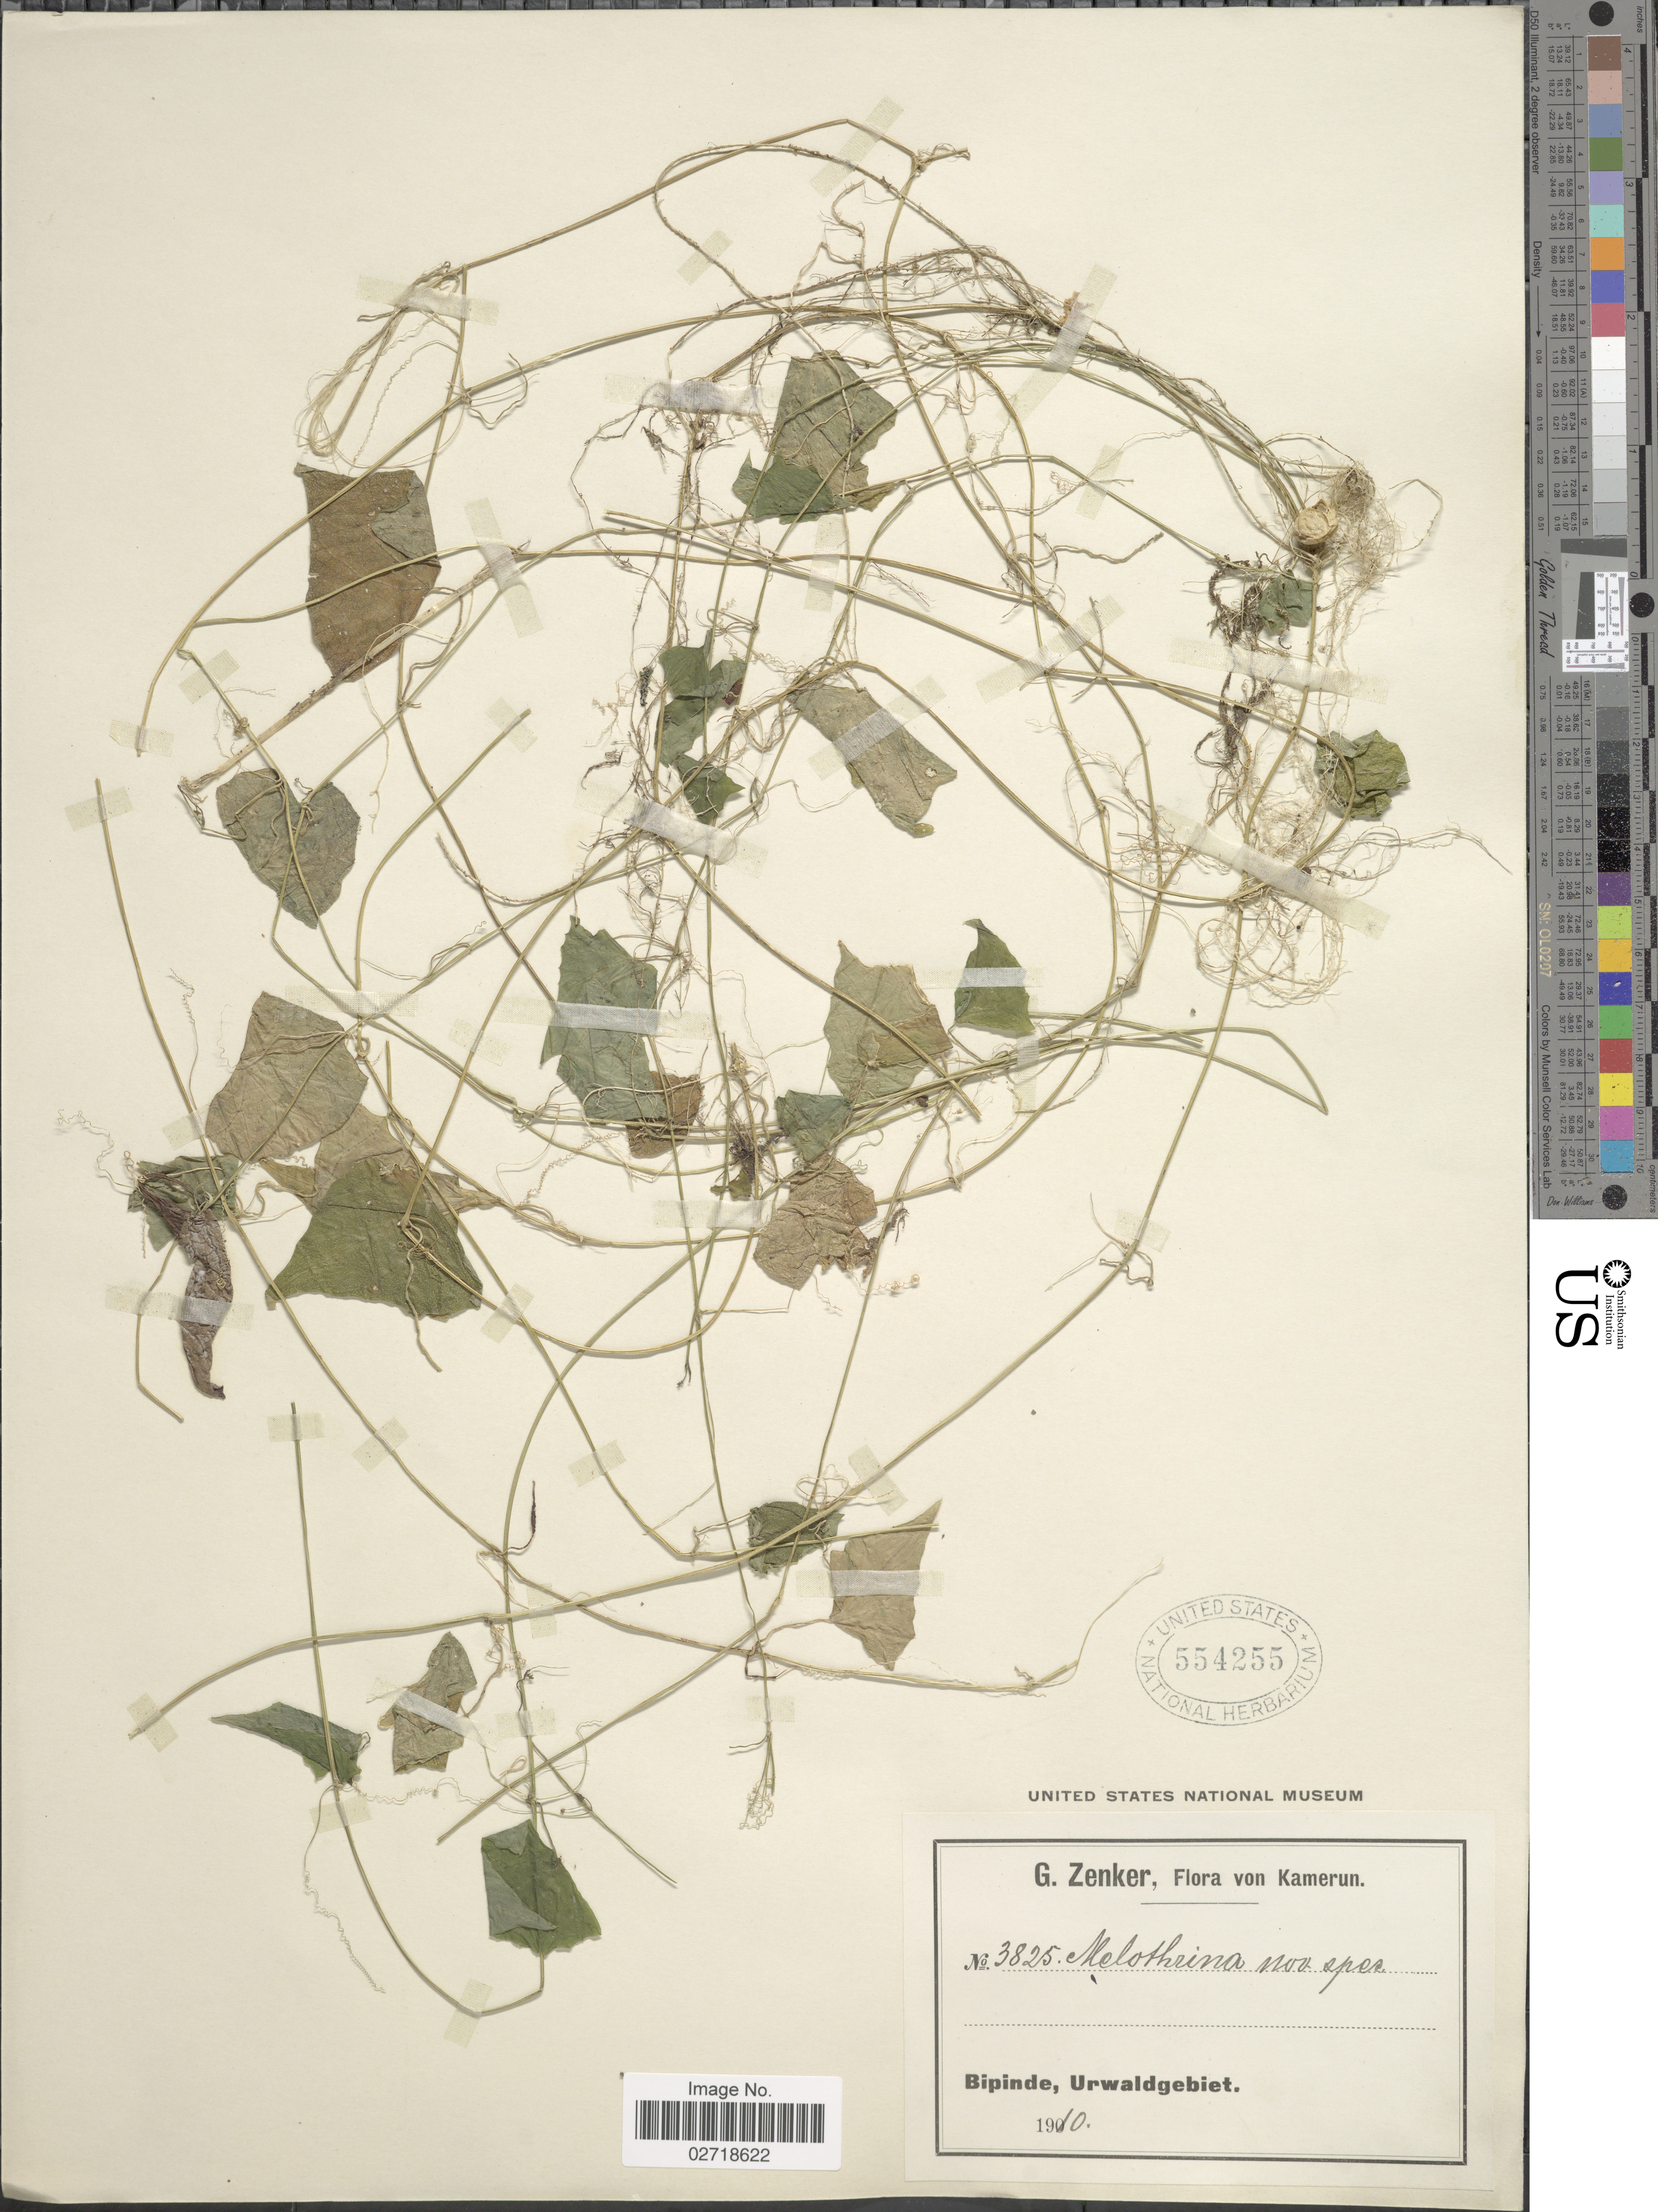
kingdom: Plantae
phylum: Tracheophyta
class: Magnoliopsida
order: Cucurbitales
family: Cucurbitaceae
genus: Zehneria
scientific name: Zehneria sp.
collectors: G. A. Zenker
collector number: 3825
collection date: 1910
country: Cameroon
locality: Kamerun, Bipinde, Urwaldgebiet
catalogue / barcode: US 554255